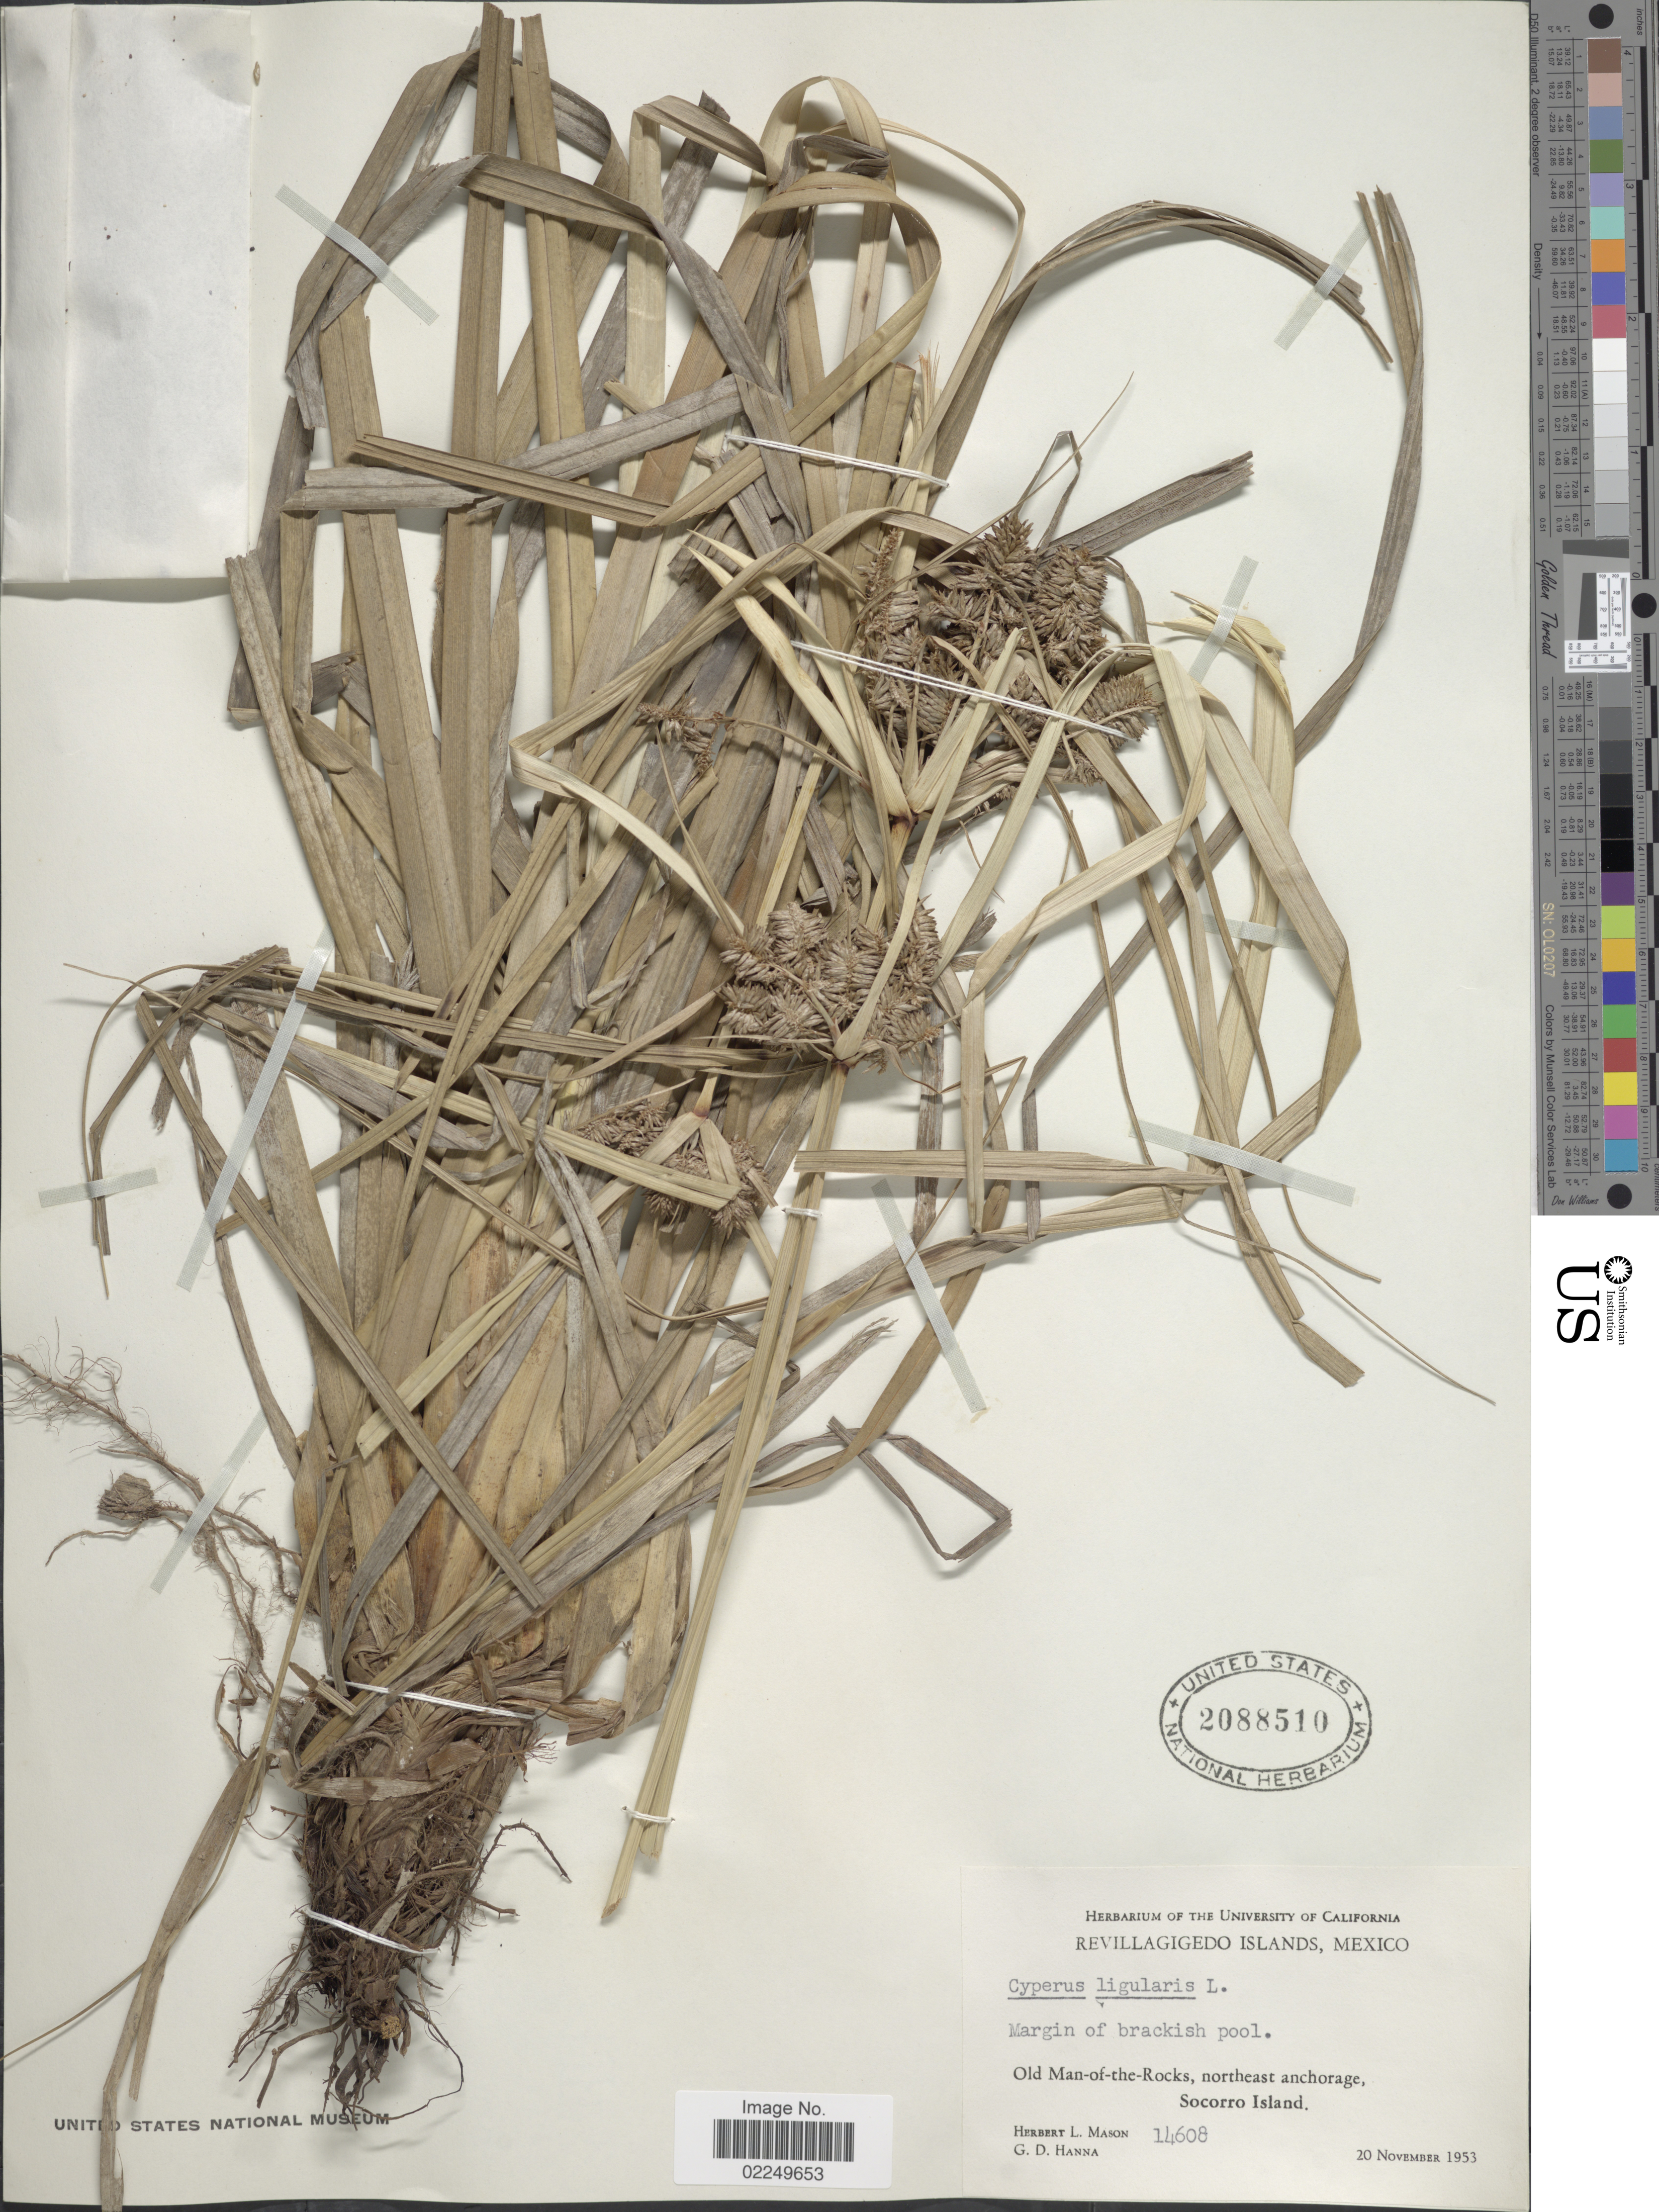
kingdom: Plantae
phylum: Tracheophyta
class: Liliopsida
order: Poales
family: Cyperaceae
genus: Cyperus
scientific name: Cyperus ligularis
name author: L.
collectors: H. L. Mason & G. D. Hanna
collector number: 14608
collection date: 1953-11-20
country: Mexico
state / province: Colima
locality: Revillagigedo Islands, Mexico, Old Man-of-the-Rocks, northesr anchorage, Socorro Island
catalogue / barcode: US 2088510